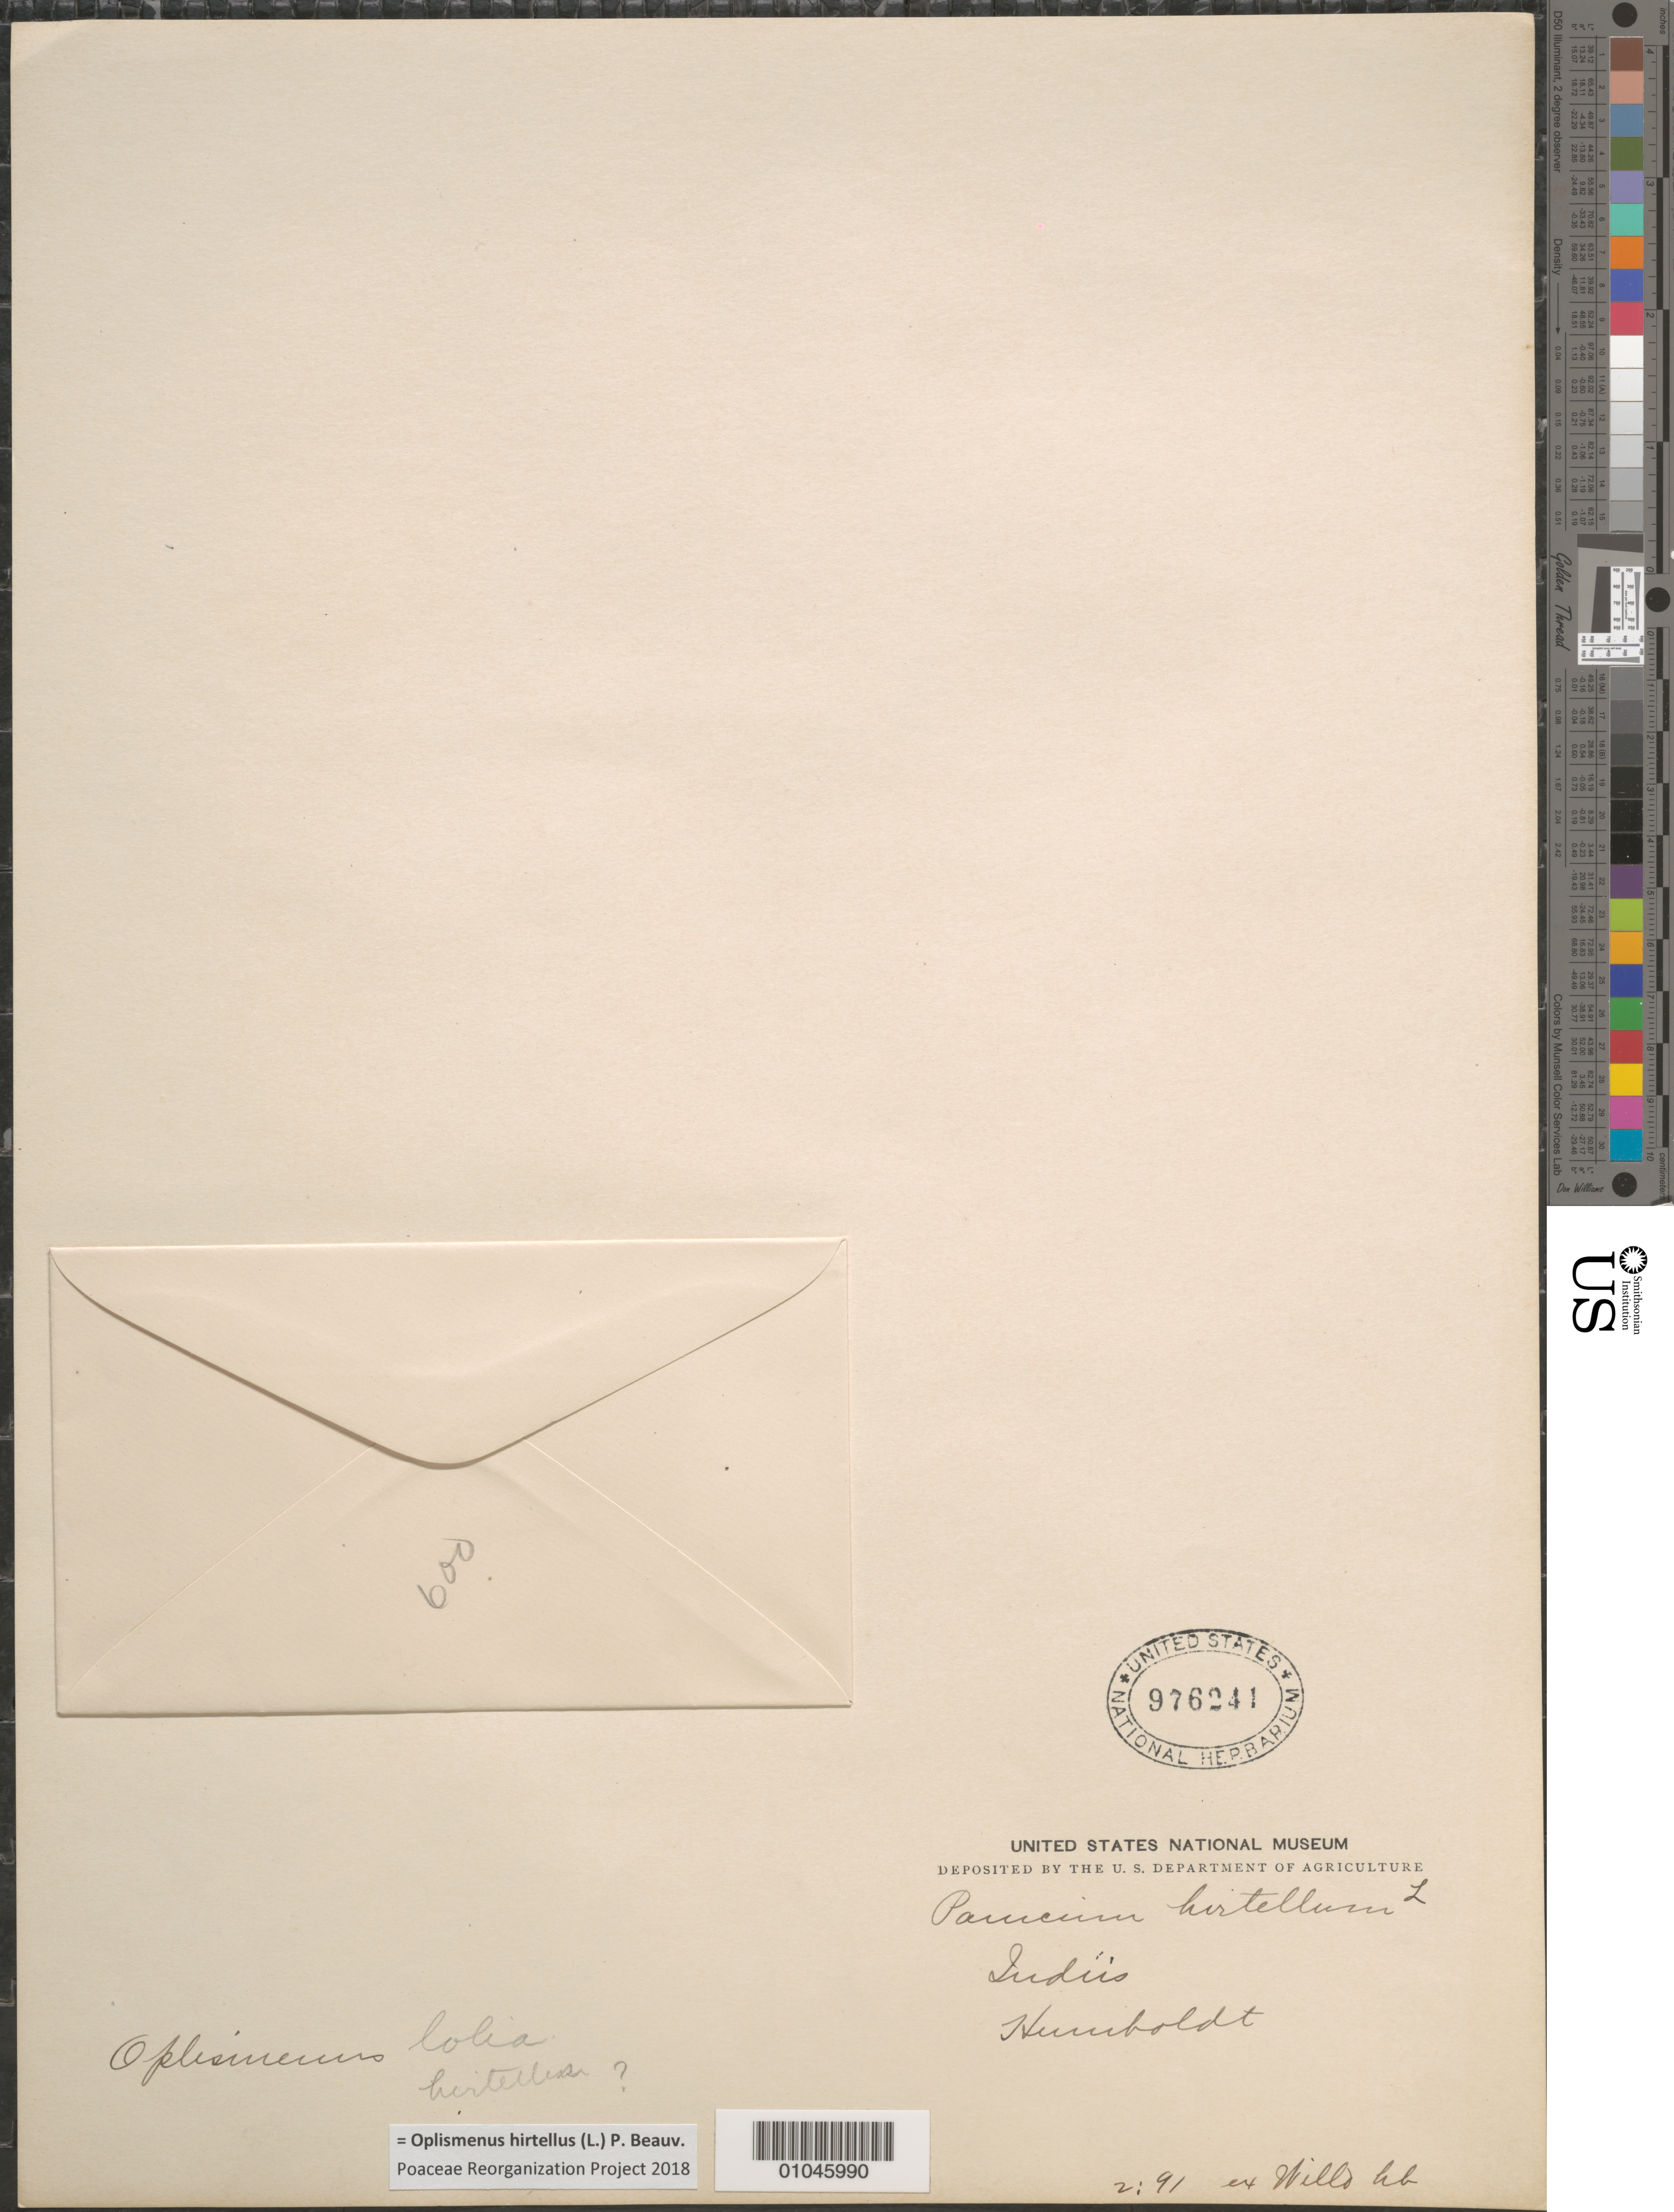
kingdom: Plantae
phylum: Tracheophyta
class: Liliopsida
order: Poales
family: Poaceae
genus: Oplismenus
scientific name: Oplismenus hirtellus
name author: (L.) P. Beauv.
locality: indies. Hummboldt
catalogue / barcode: US 976241